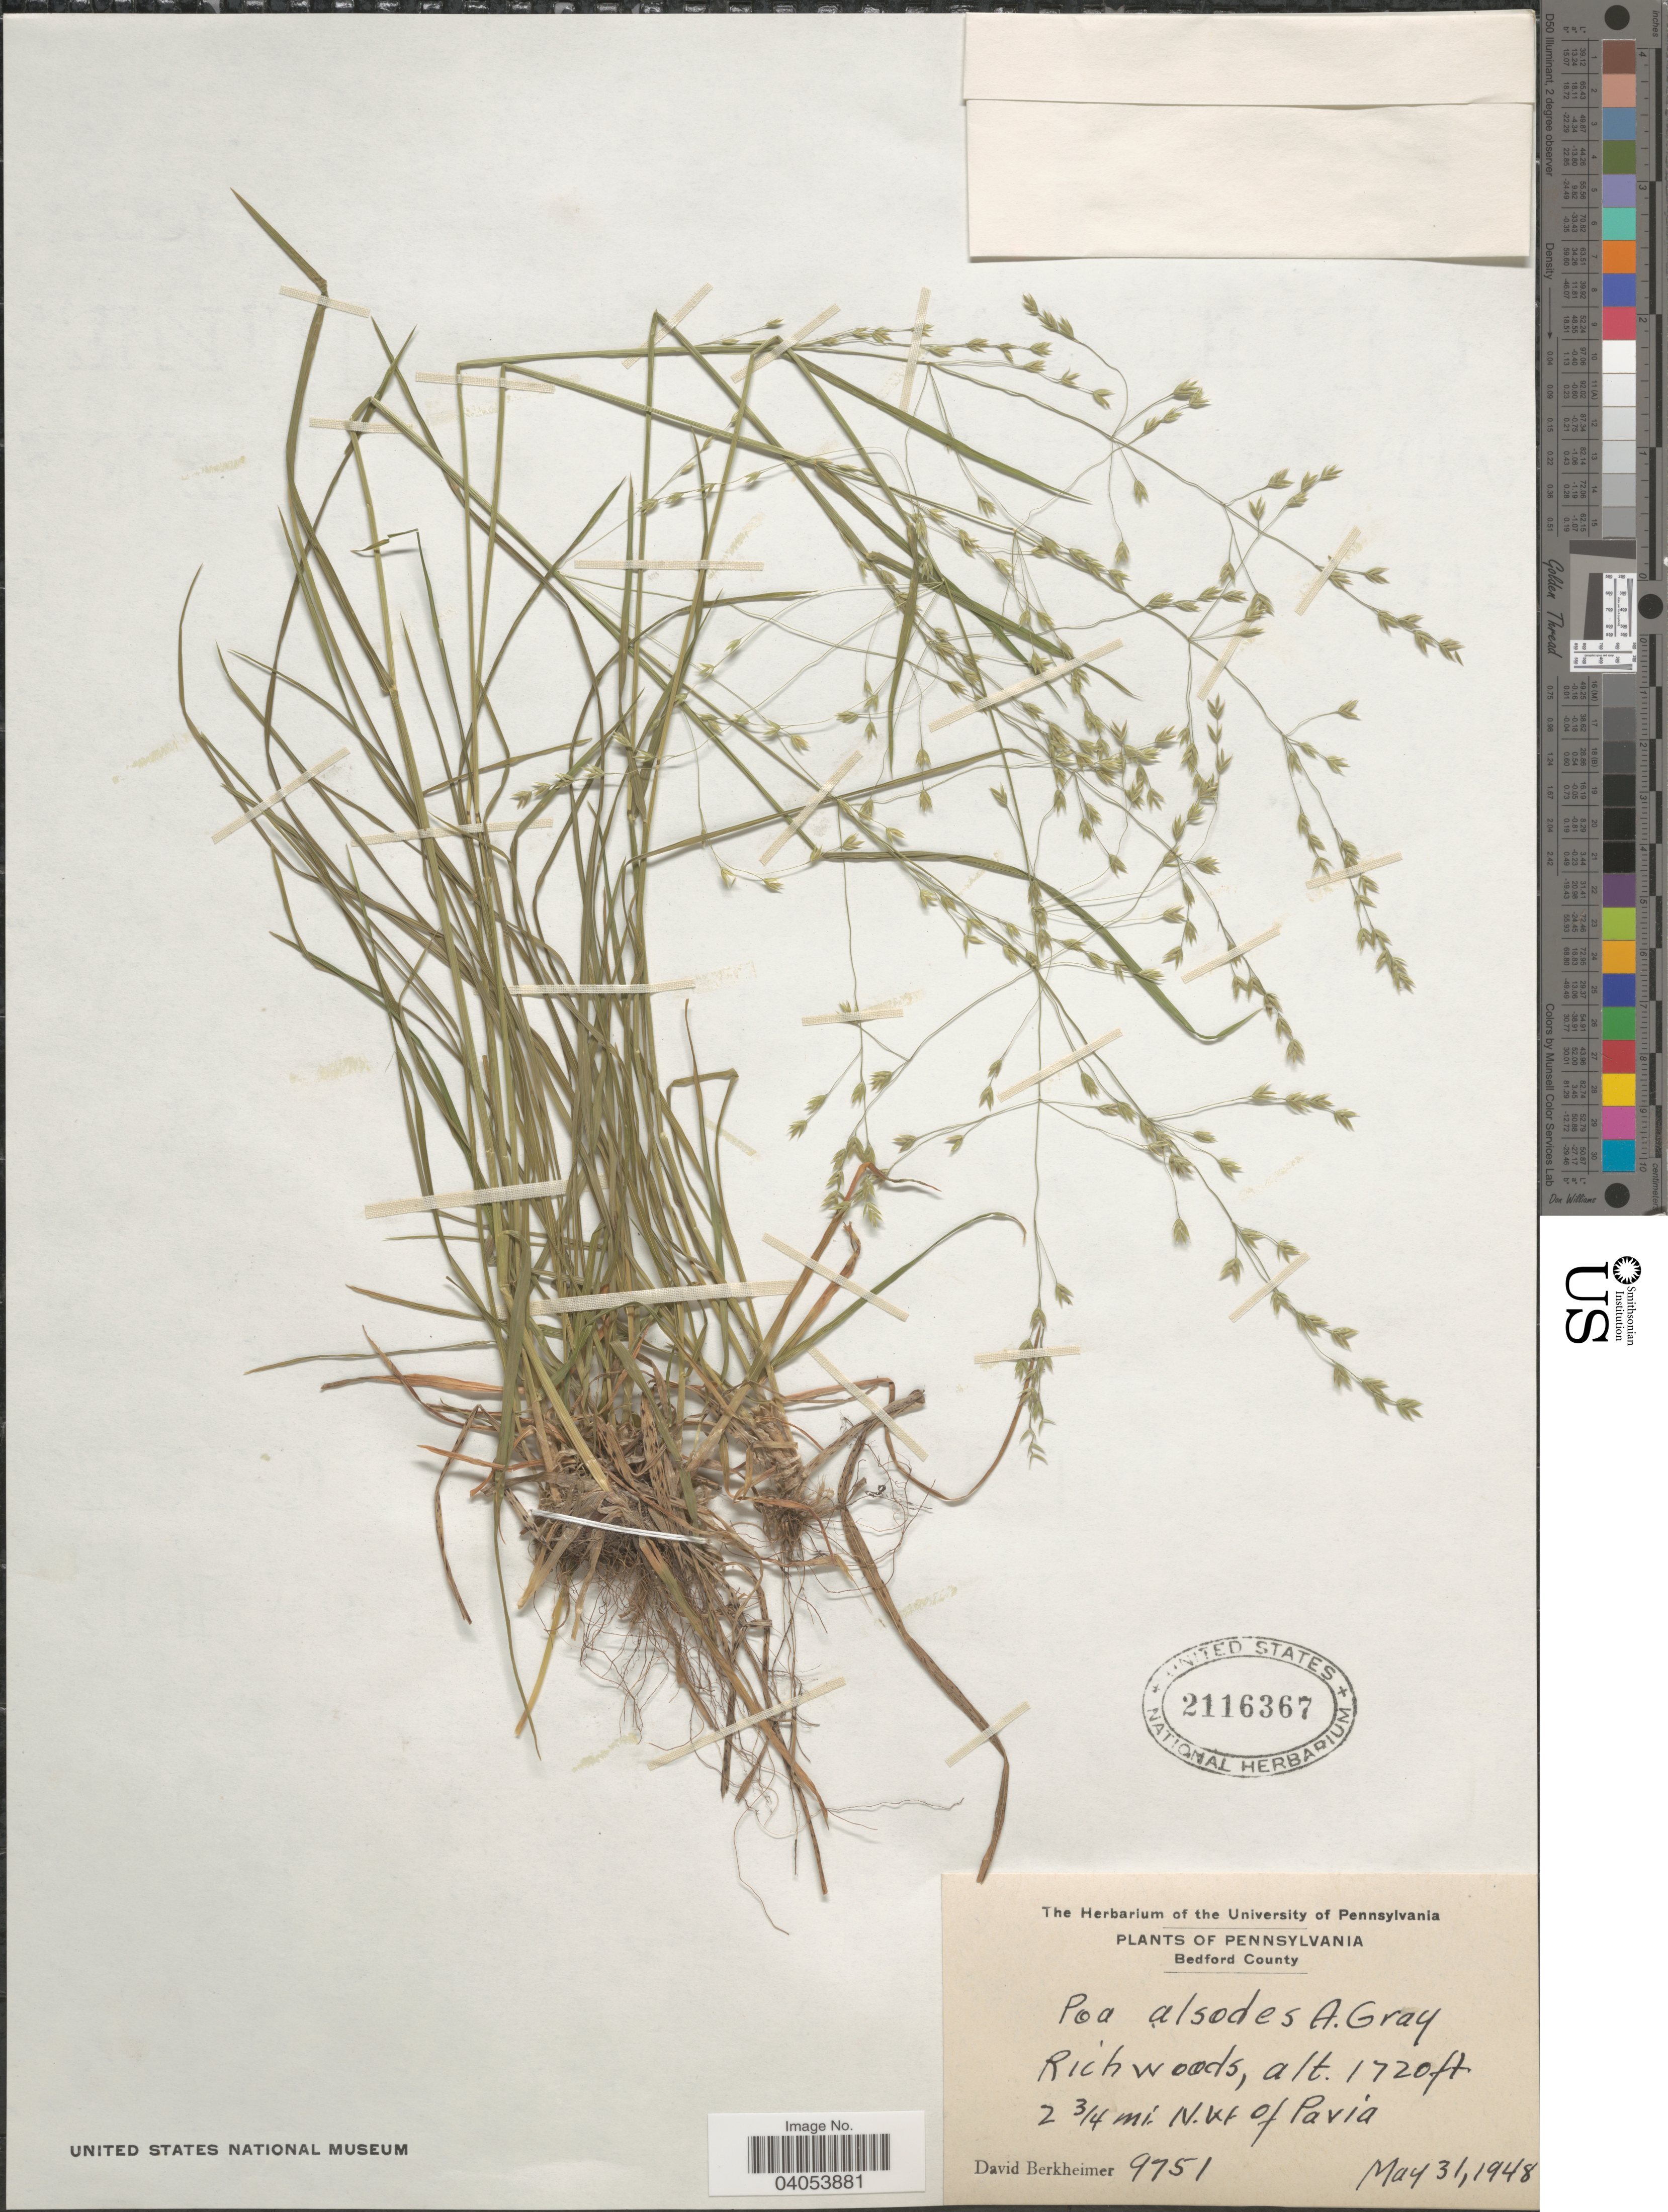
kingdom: Plantae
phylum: Tracheophyta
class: Liliopsida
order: Poales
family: Poaceae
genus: Poa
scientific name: Poa alsodes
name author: A. Gray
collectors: D. Berkheimer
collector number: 9751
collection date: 1948-05-31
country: United States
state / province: Pennsylvania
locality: Bedford County. 2 ¾ mi. N.W of Pavia.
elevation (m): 524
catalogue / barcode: US 2116367